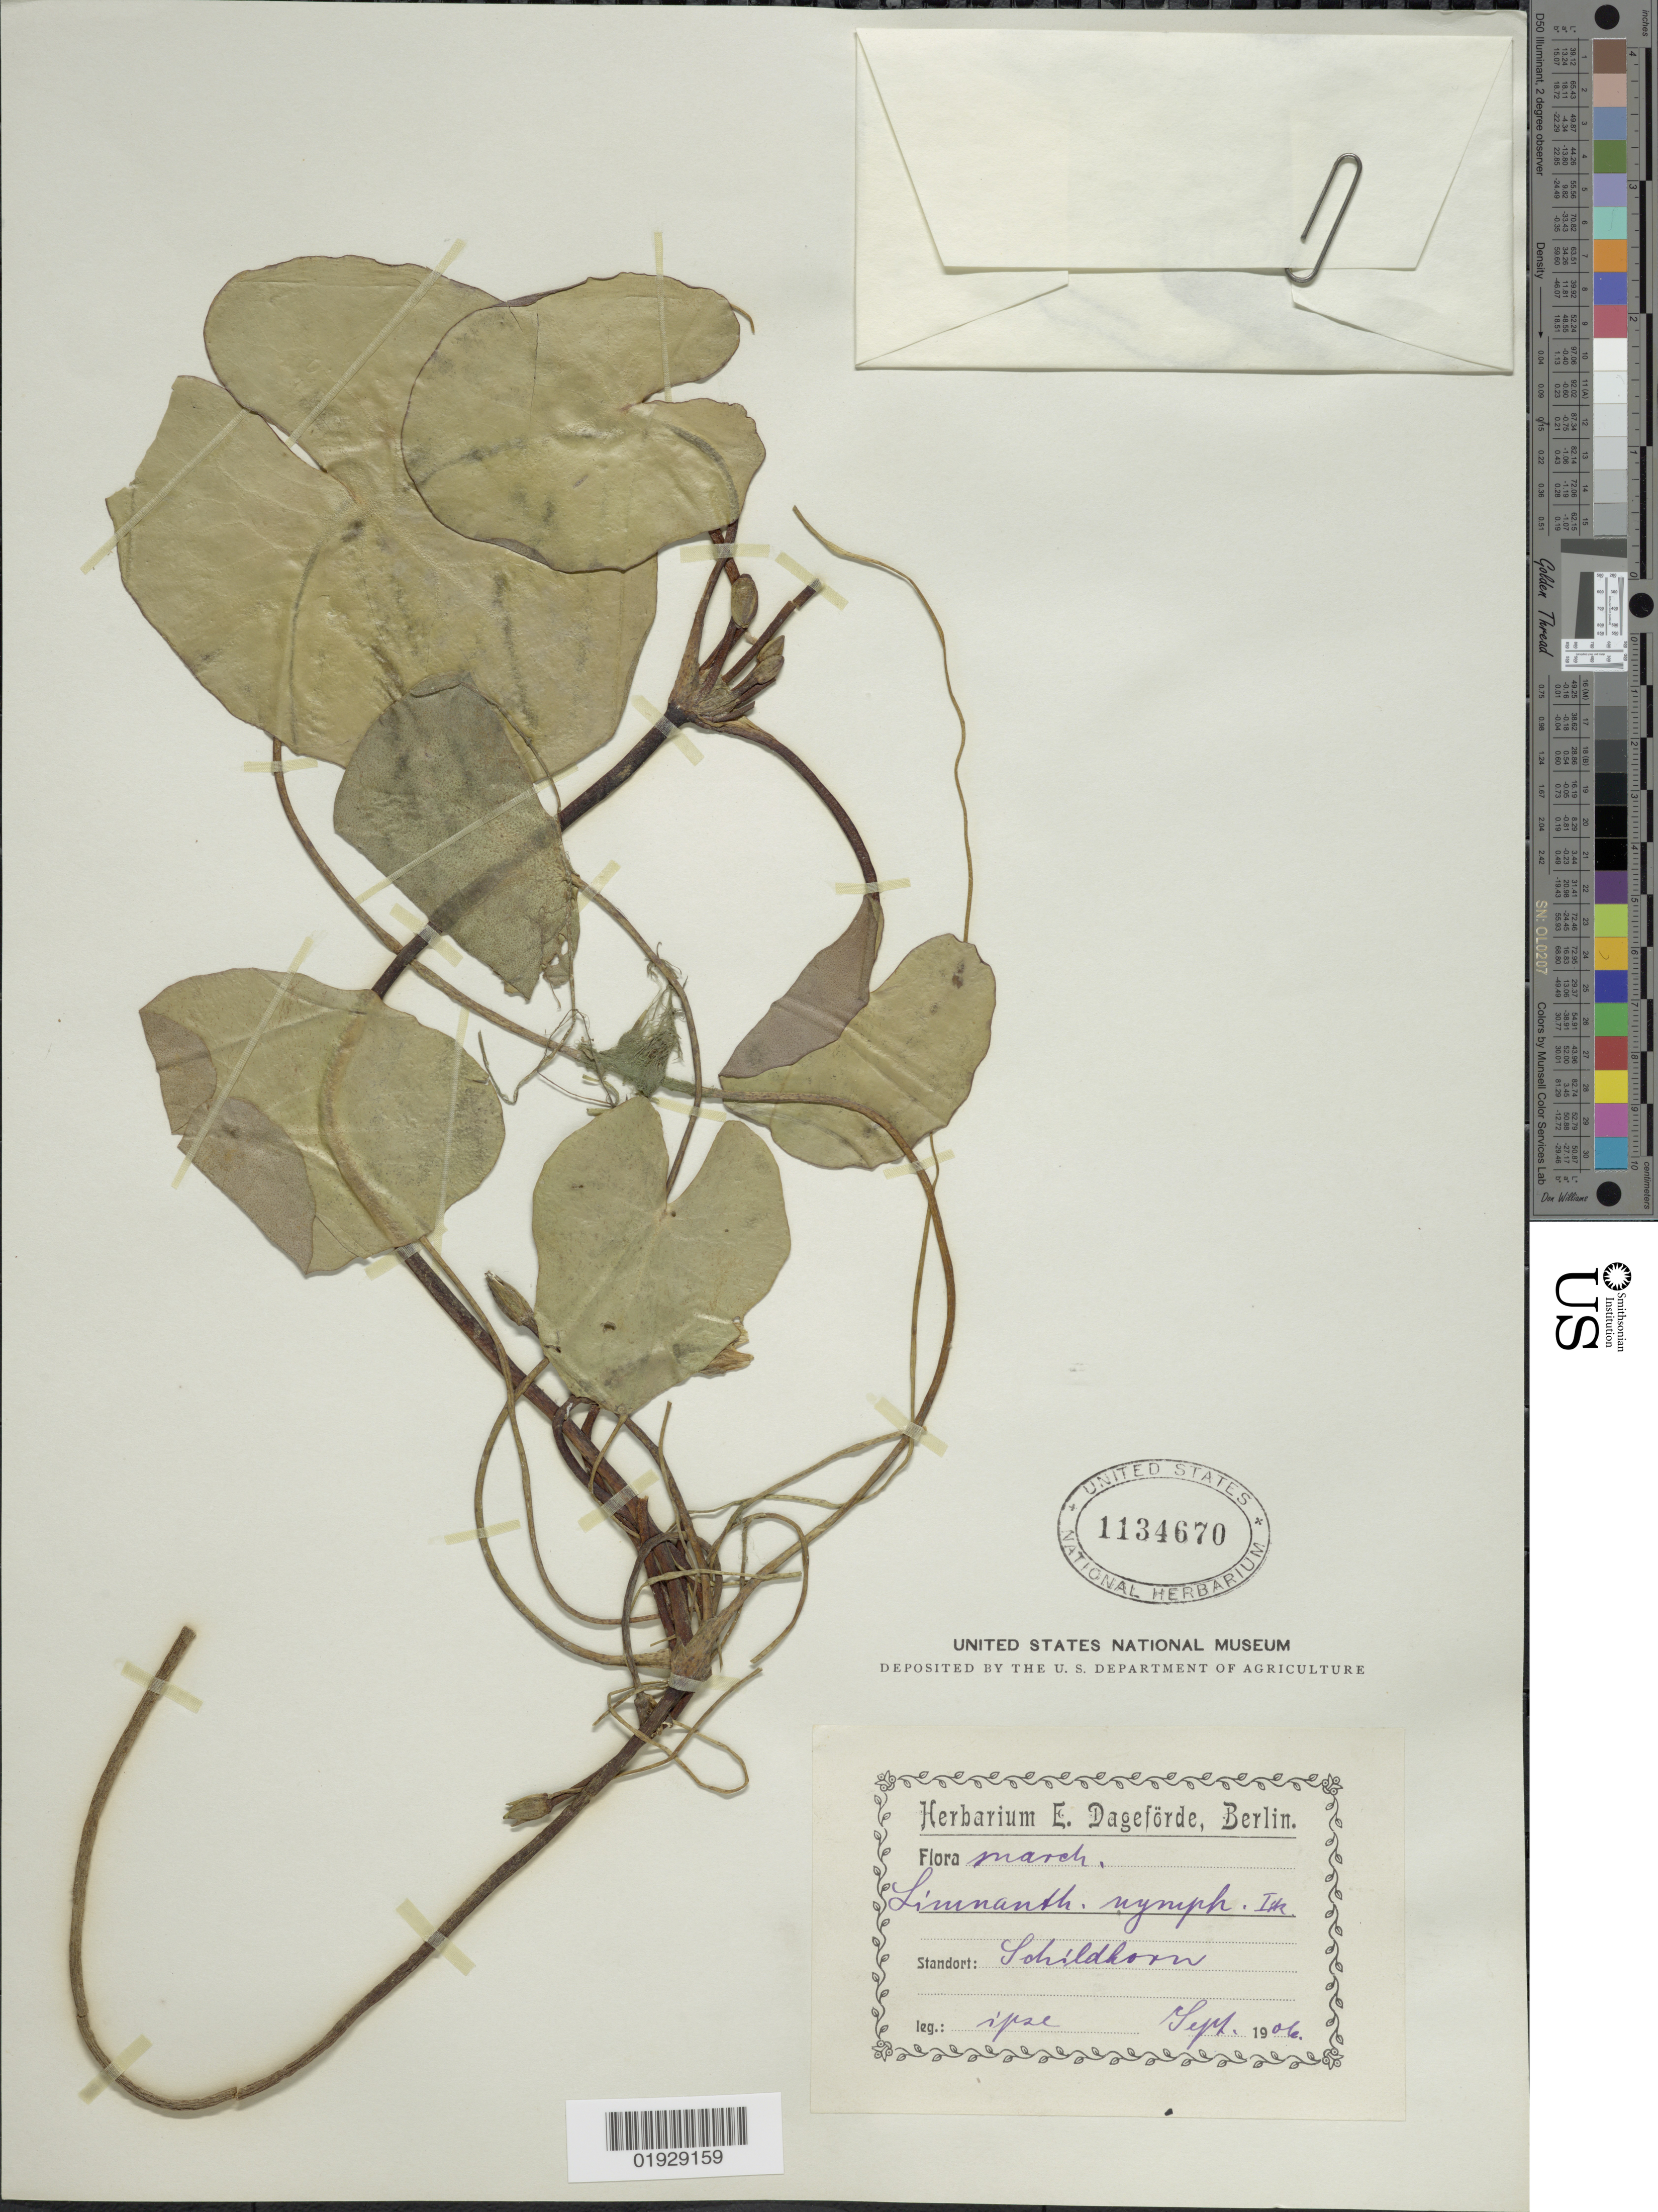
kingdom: Plantae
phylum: Tracheophyta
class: Magnoliopsida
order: Asterales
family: Menyanthaceae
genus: Nymphoides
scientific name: Nymphoides nymphaeoides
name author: (L.) Britton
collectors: E. Dageförde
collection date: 1906-09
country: Germany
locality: Schildhorn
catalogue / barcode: US 1134670